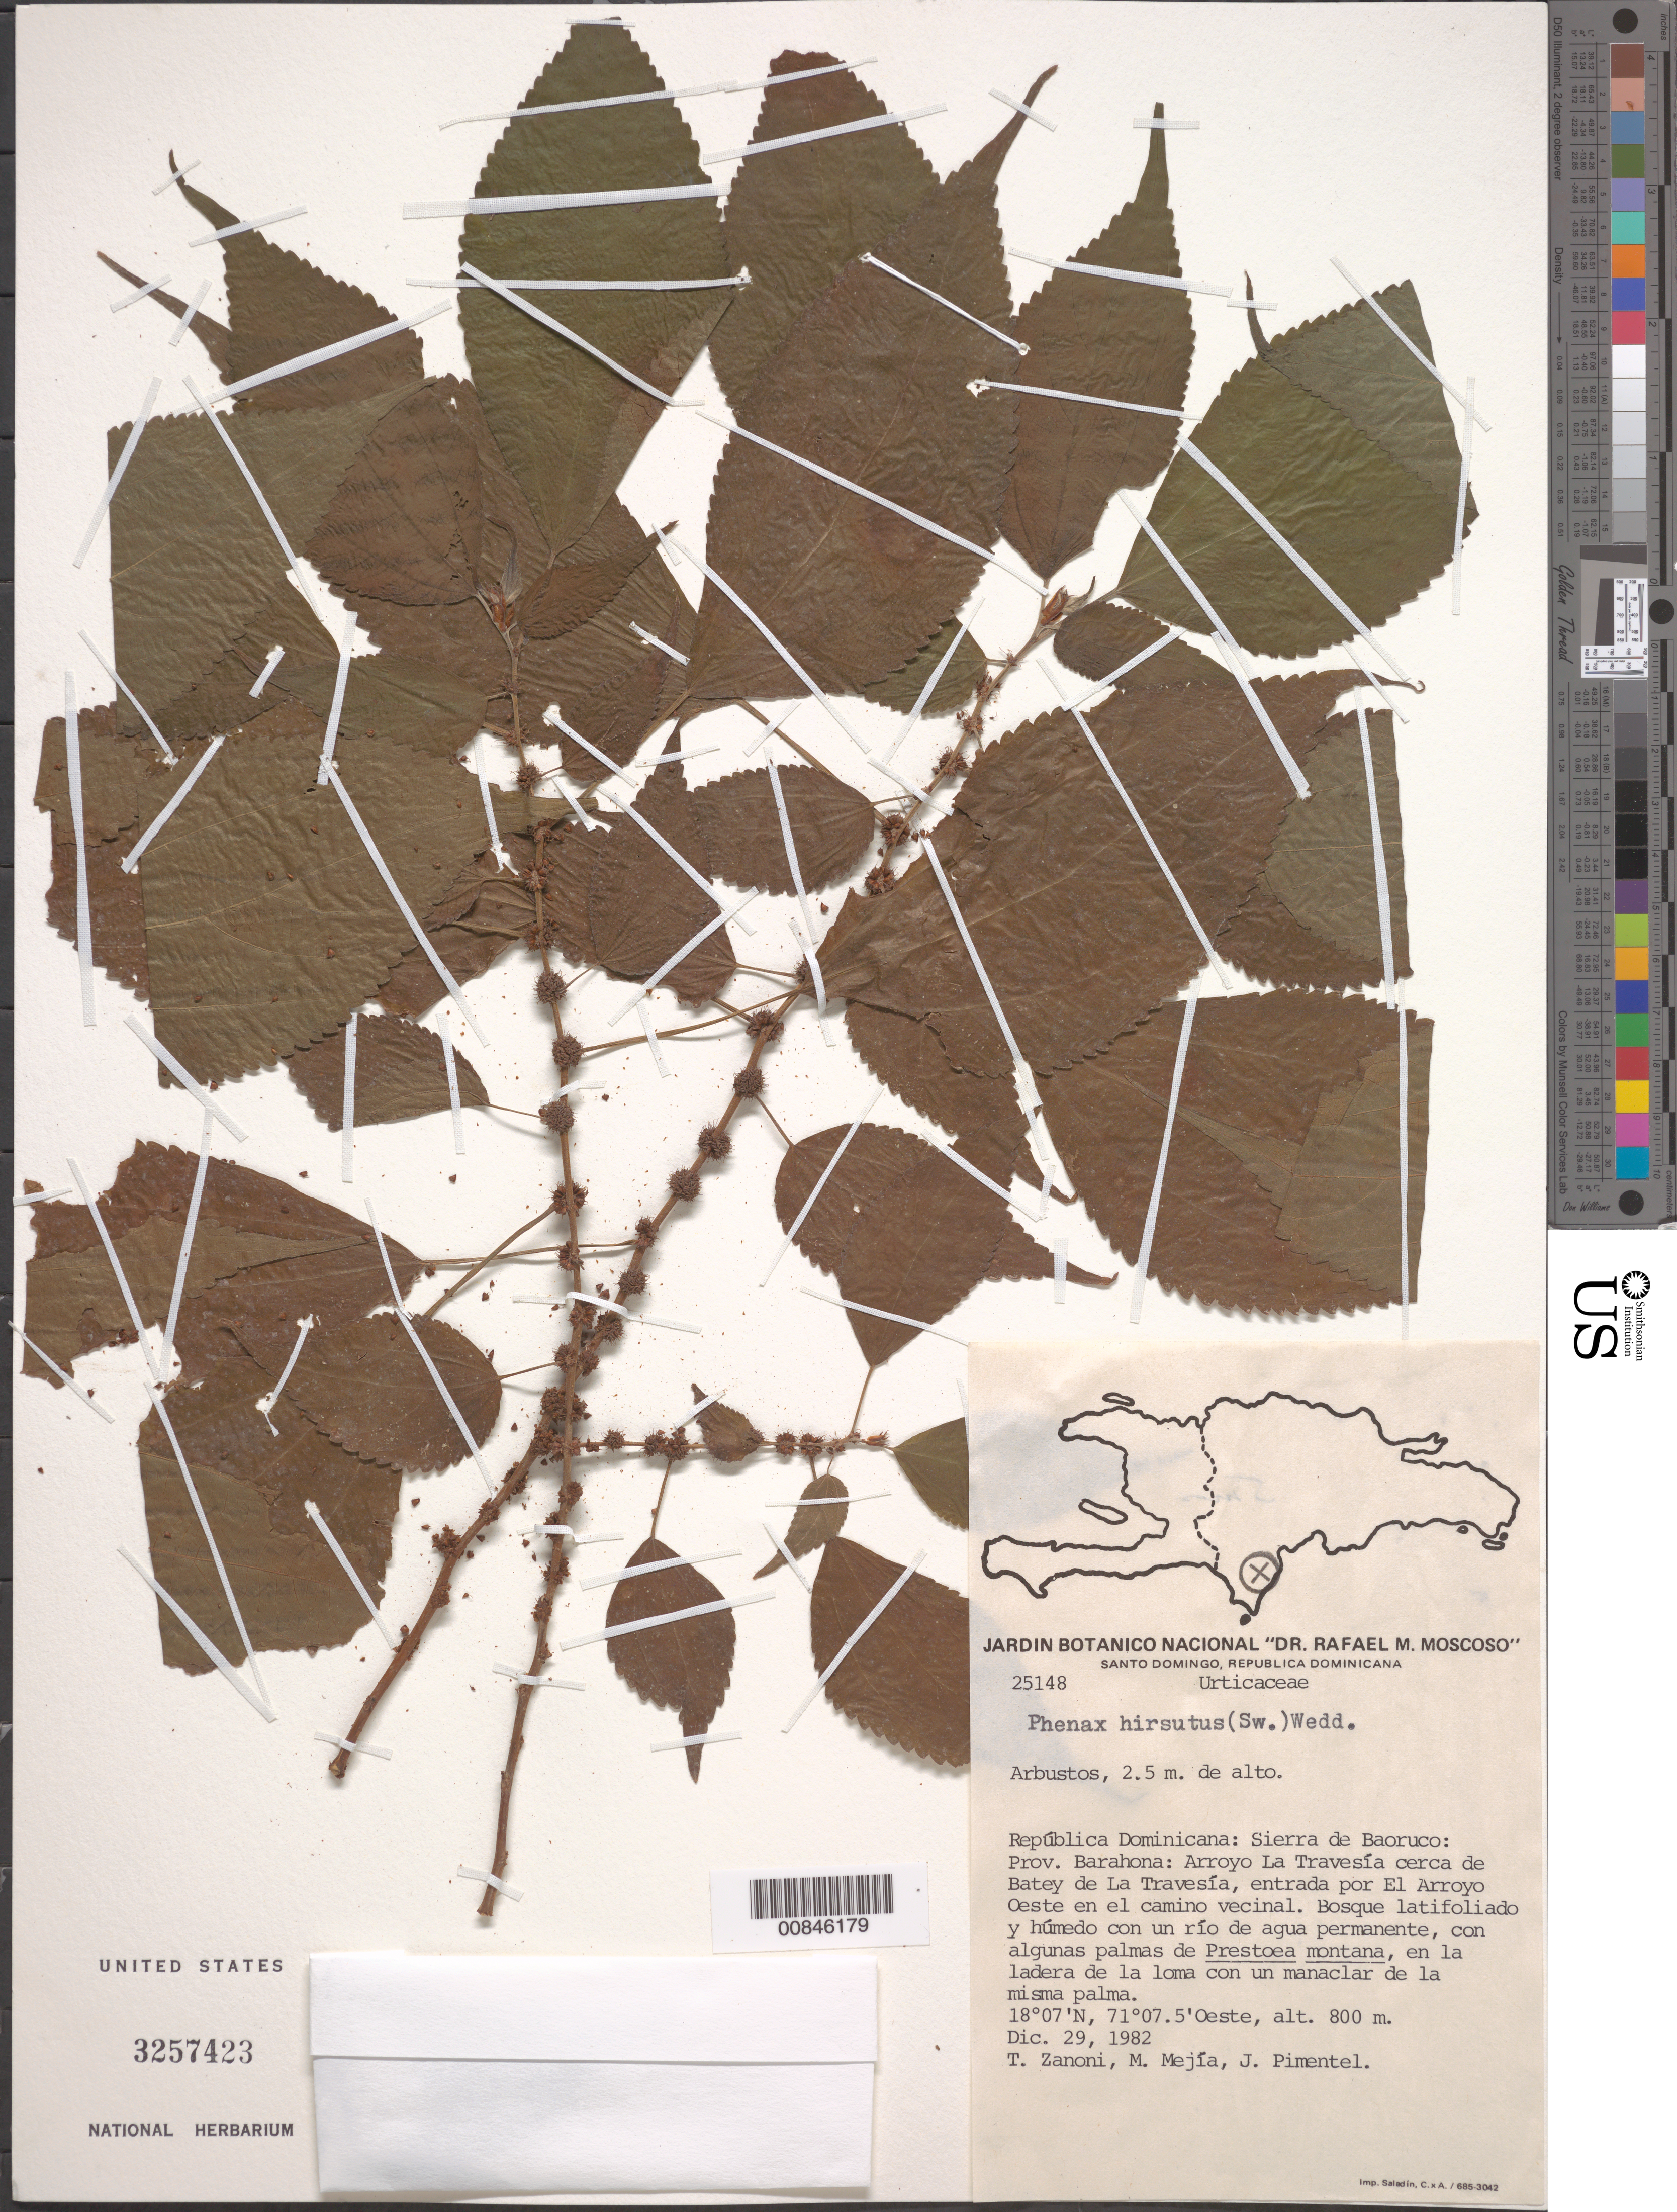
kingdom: Plantae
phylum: Tracheophyta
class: Magnoliopsida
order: Rosales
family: Urticaceae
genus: Phenax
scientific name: Phenax hirtus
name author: (Sw.) Wedd.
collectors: T. A. Zanoni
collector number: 25148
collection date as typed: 29 Dec 1982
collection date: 1982-12-29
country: Dominican Republic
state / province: Barahona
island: Hispaniola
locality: Sierra de Baoruco: Arroyo La Travesía cerca de Batey de la Travesía, entrada por el Arroyo Oeste en el camino vecinal.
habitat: Bosque latifoliado y húmedo con un río de agua permanente, con algunas palmas de Prestoea montana, en la ladera de la loma..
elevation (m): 800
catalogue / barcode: US 3257423